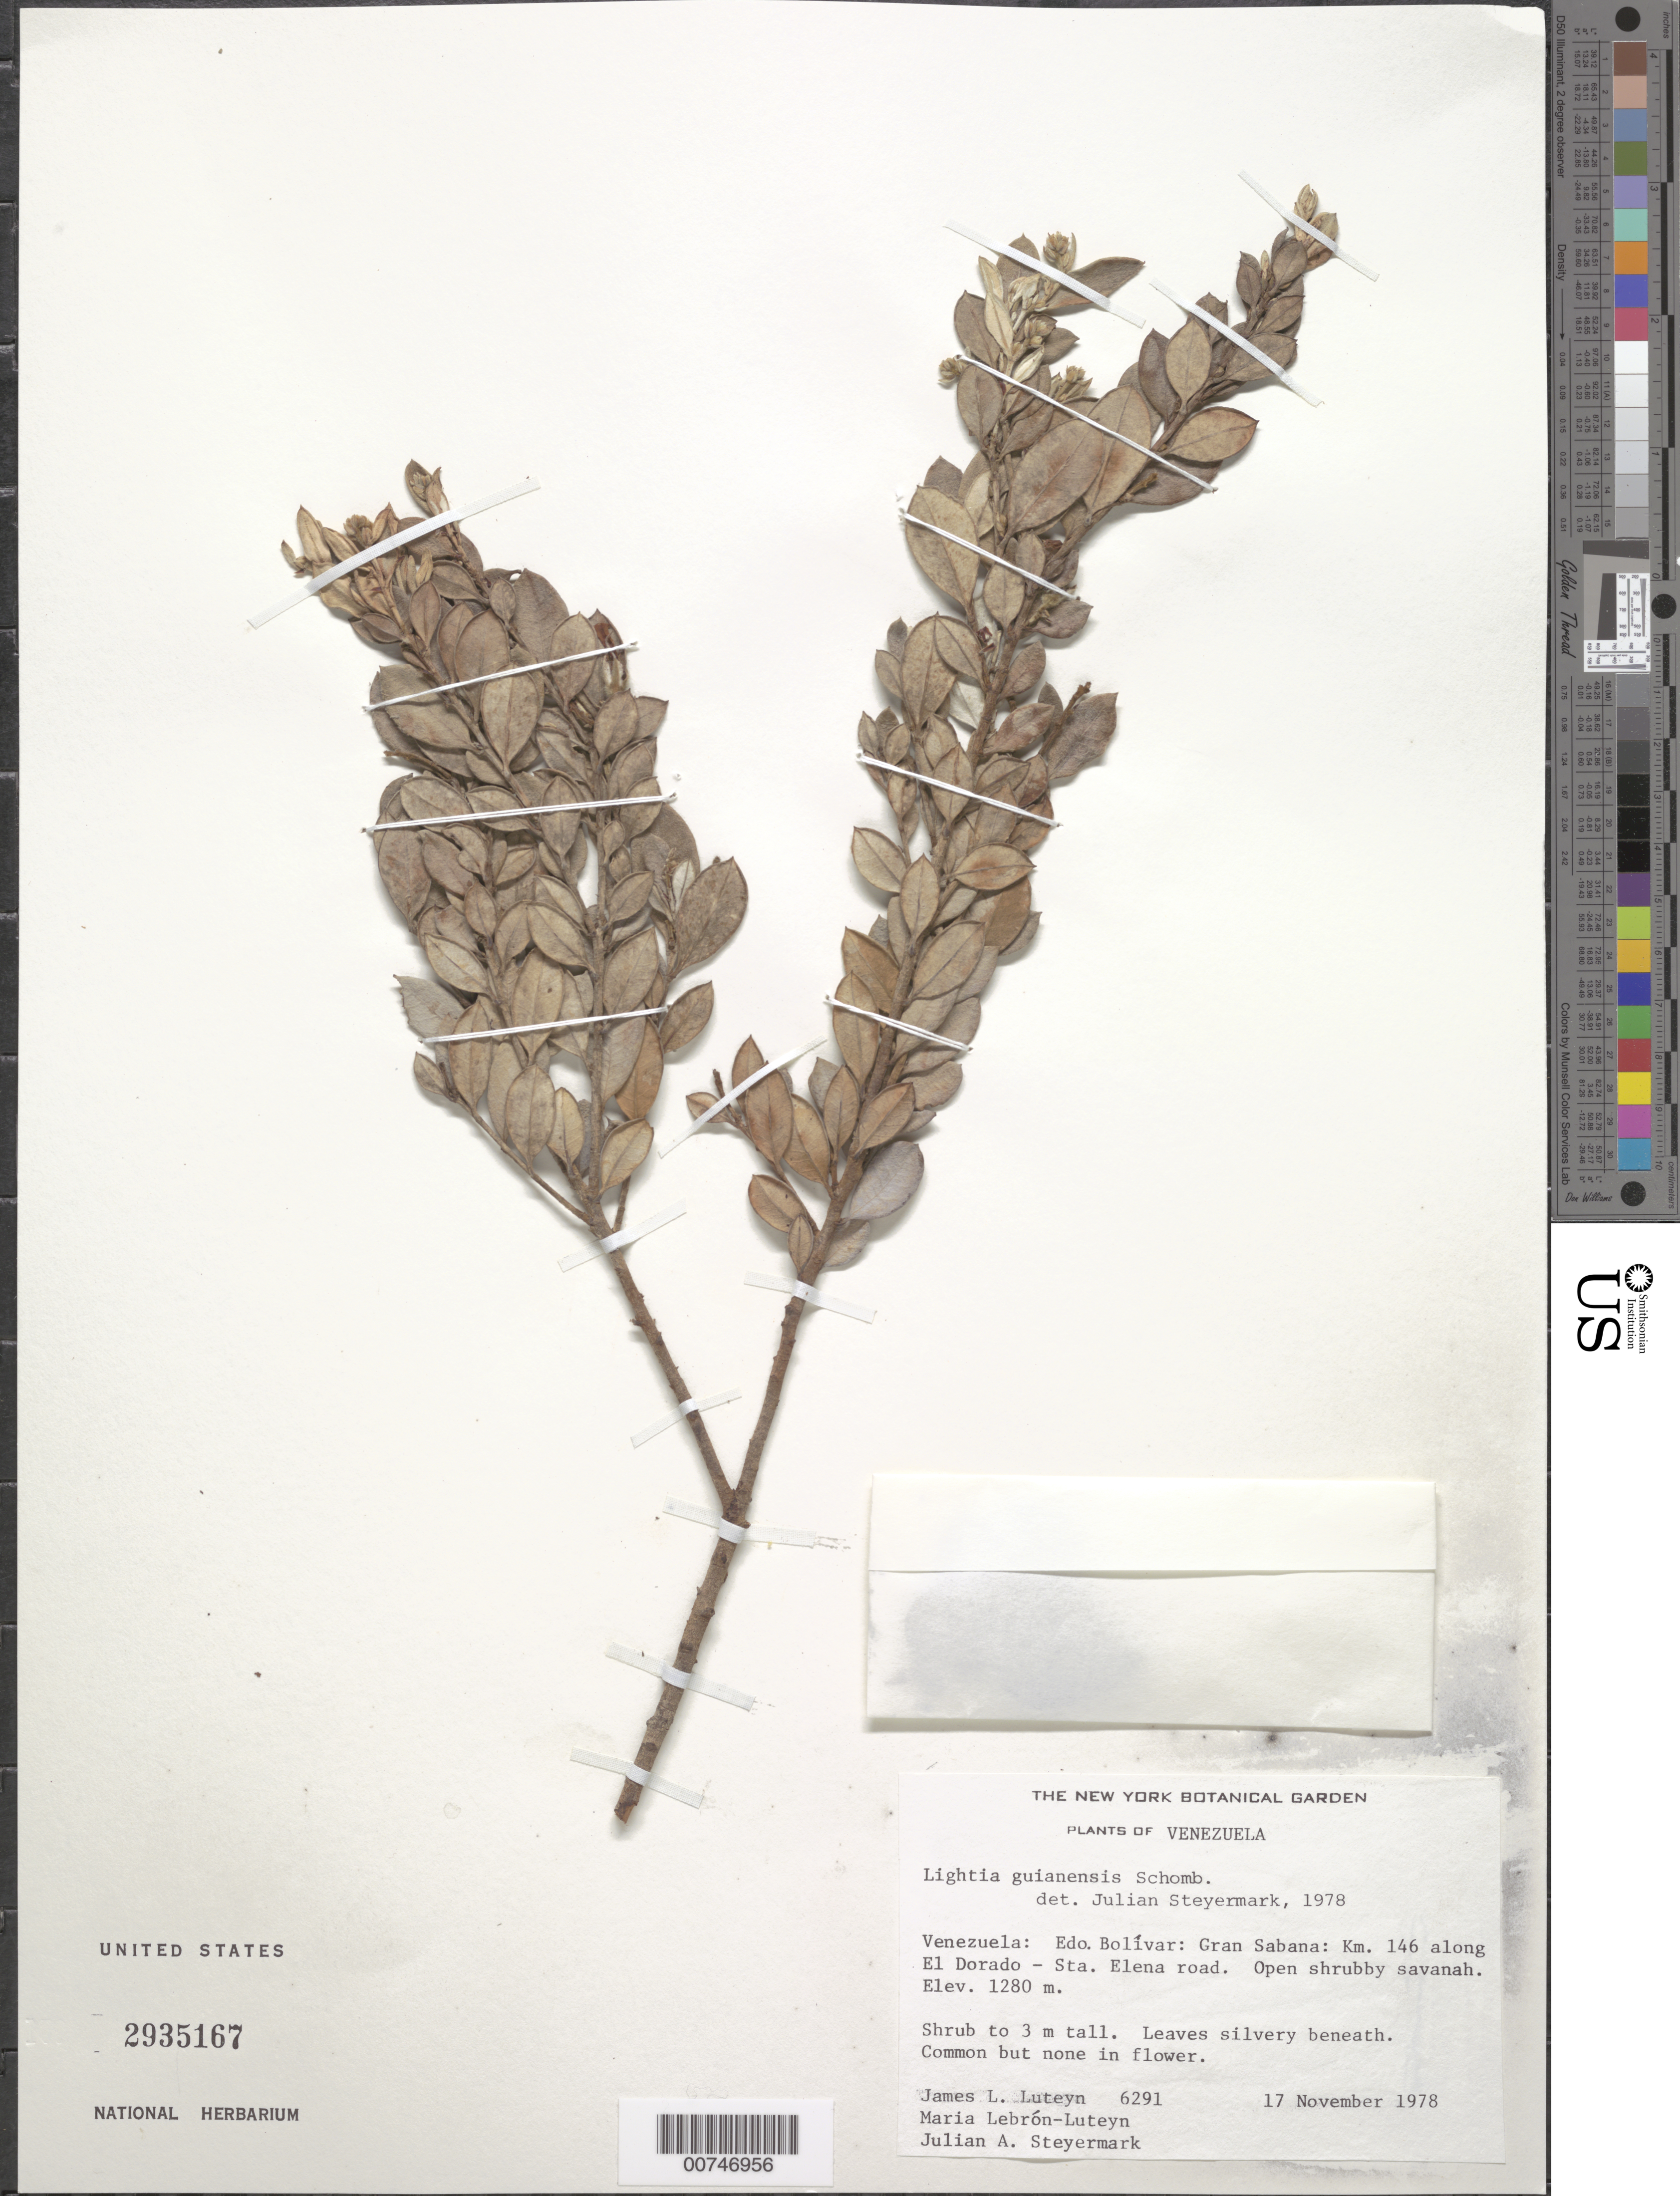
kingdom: Plantae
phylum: Tracheophyta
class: Magnoliopsida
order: Malpighiales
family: Euphroniaceae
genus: Euphronia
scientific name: Euphronia guianensis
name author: (R.H. Schomb.) Hallier f.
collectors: J. L. Luteyn, M. L. Lebrón-Luteyn & J. Steyermark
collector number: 6291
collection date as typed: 17-Nov-78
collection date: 1978-11-17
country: Venezuela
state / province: Bolívar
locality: Gran Sabana, km 146 along El Dorado-Sta. Elena road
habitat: Open shrubby savanna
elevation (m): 1280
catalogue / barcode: US 2935167